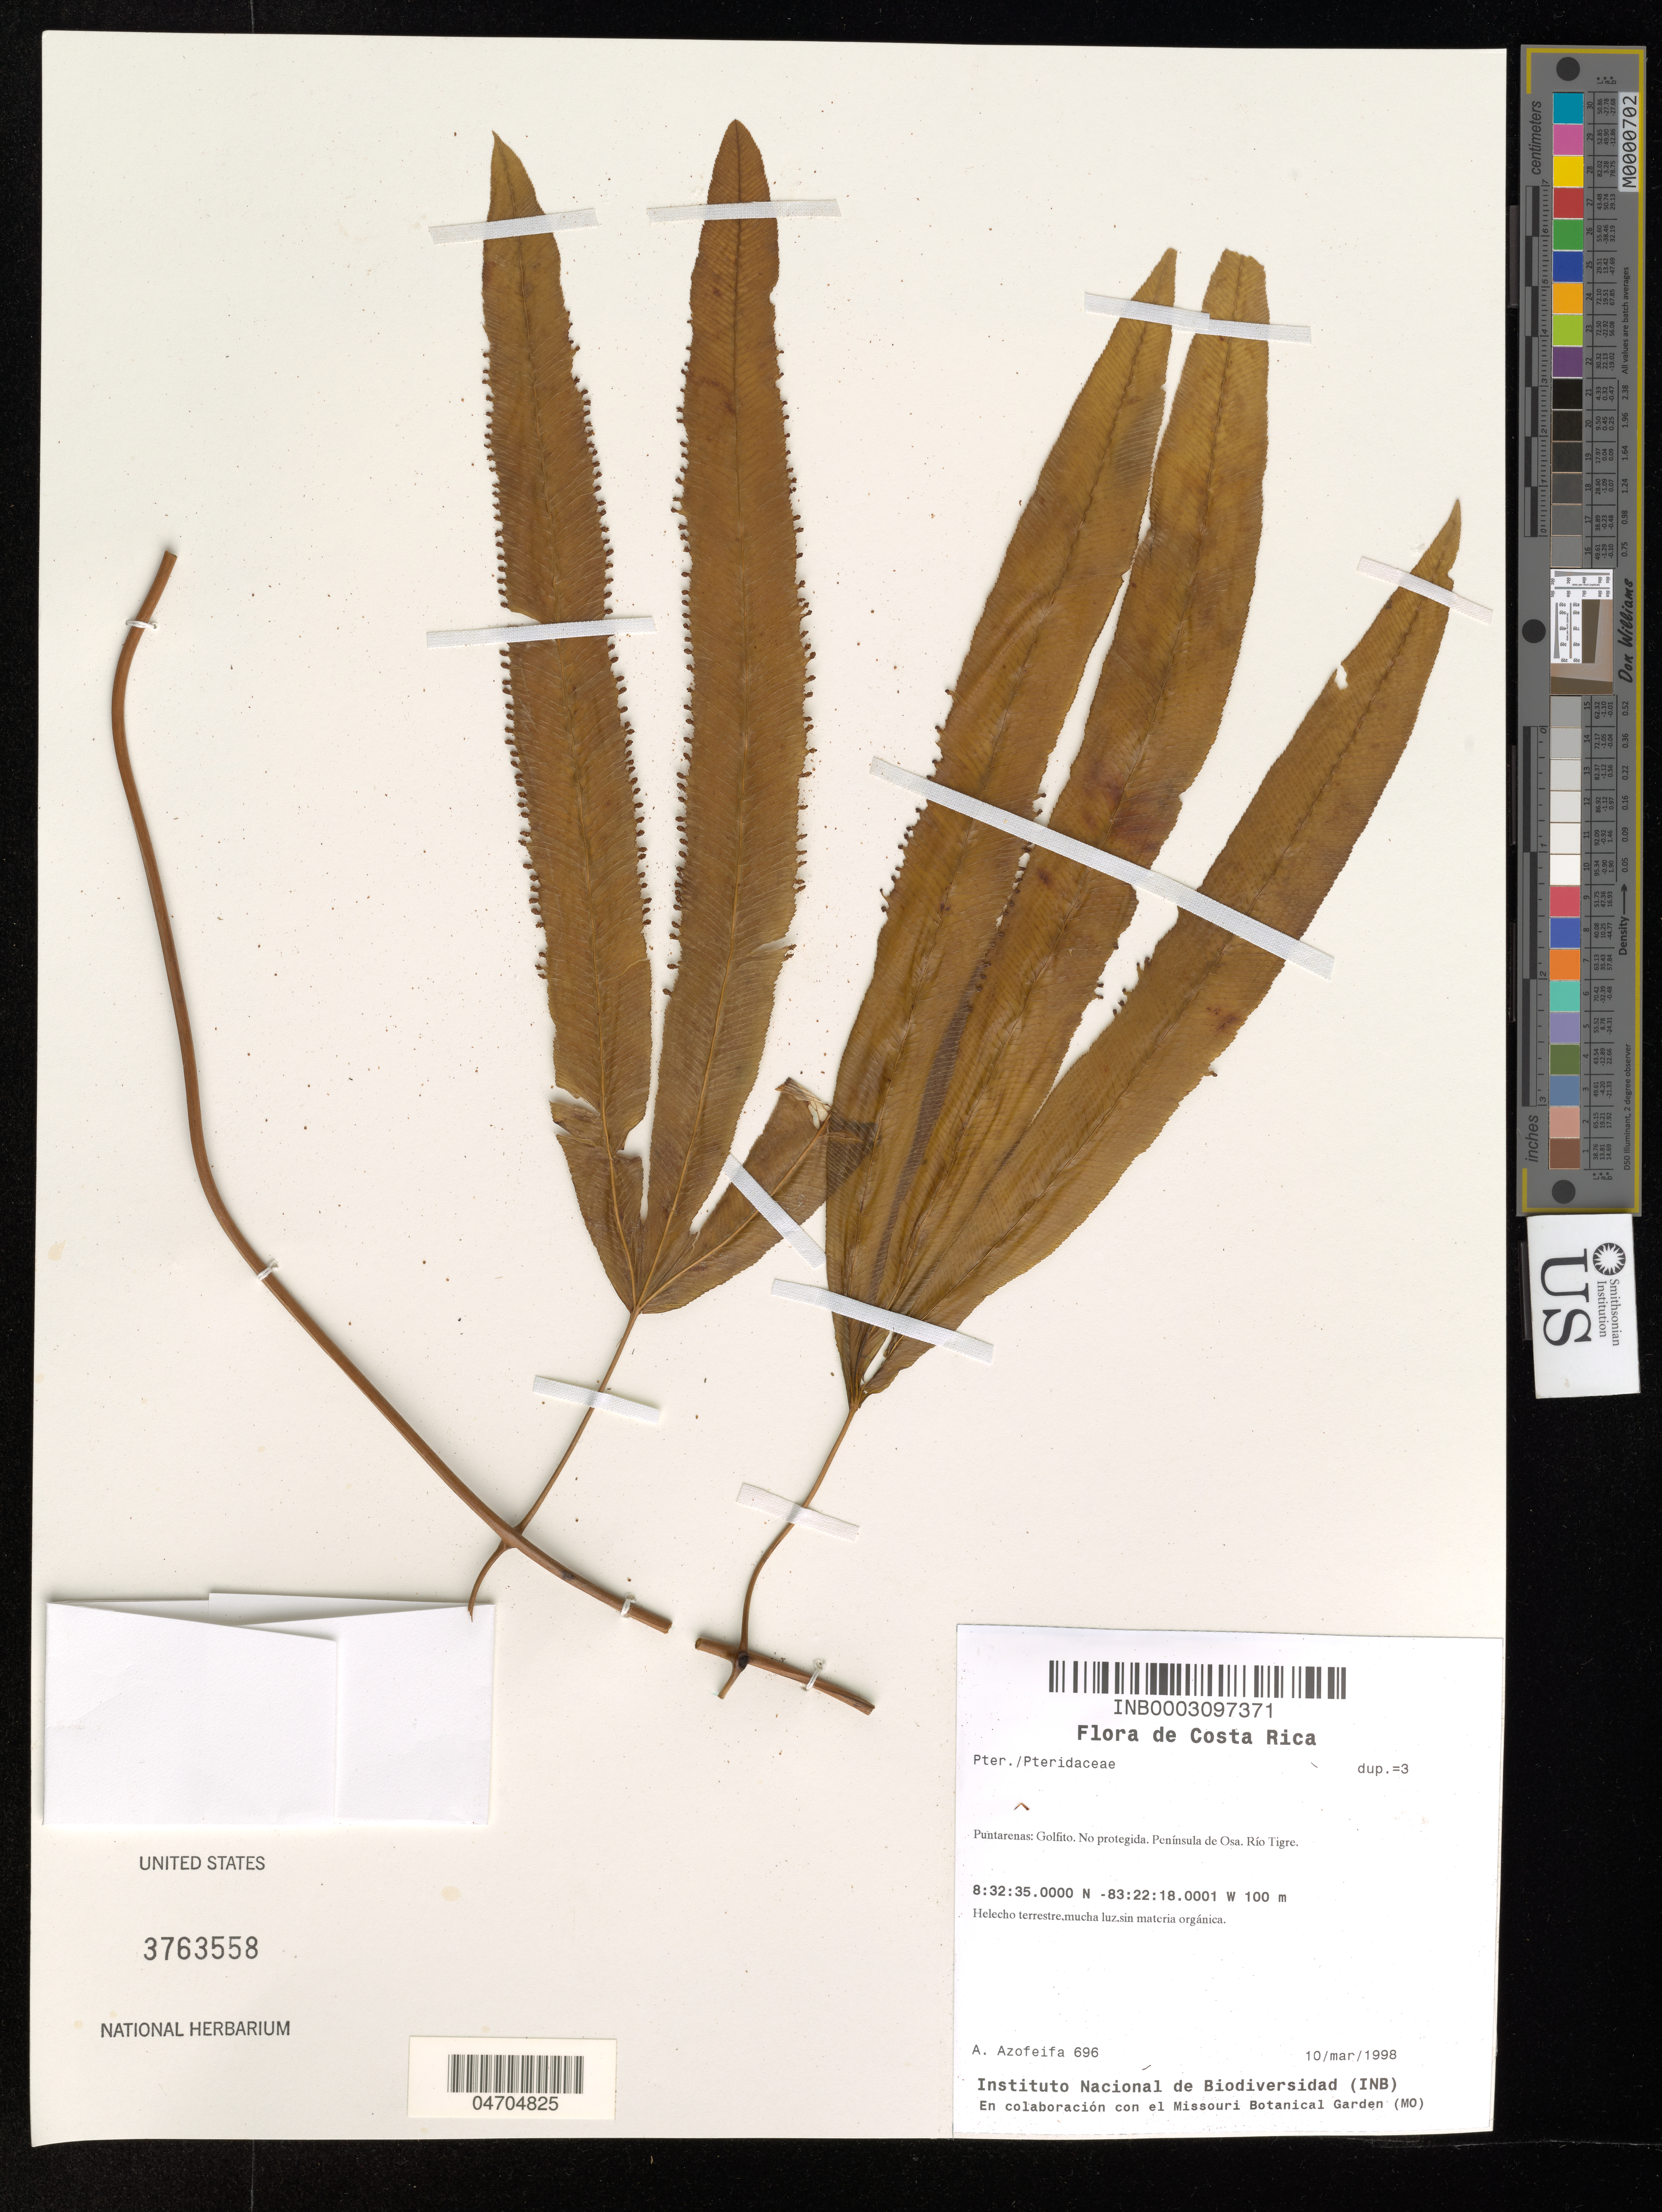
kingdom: Plantae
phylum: Tracheophyta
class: Polypodiopsida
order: Polypodiales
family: Pteridaceae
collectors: A. Azofeifa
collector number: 696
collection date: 1998-03-10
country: Costa Rica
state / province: Puntarenas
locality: Golfito. No protegida. Península de Osa. Río Tigre.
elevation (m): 100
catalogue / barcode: US 3763558